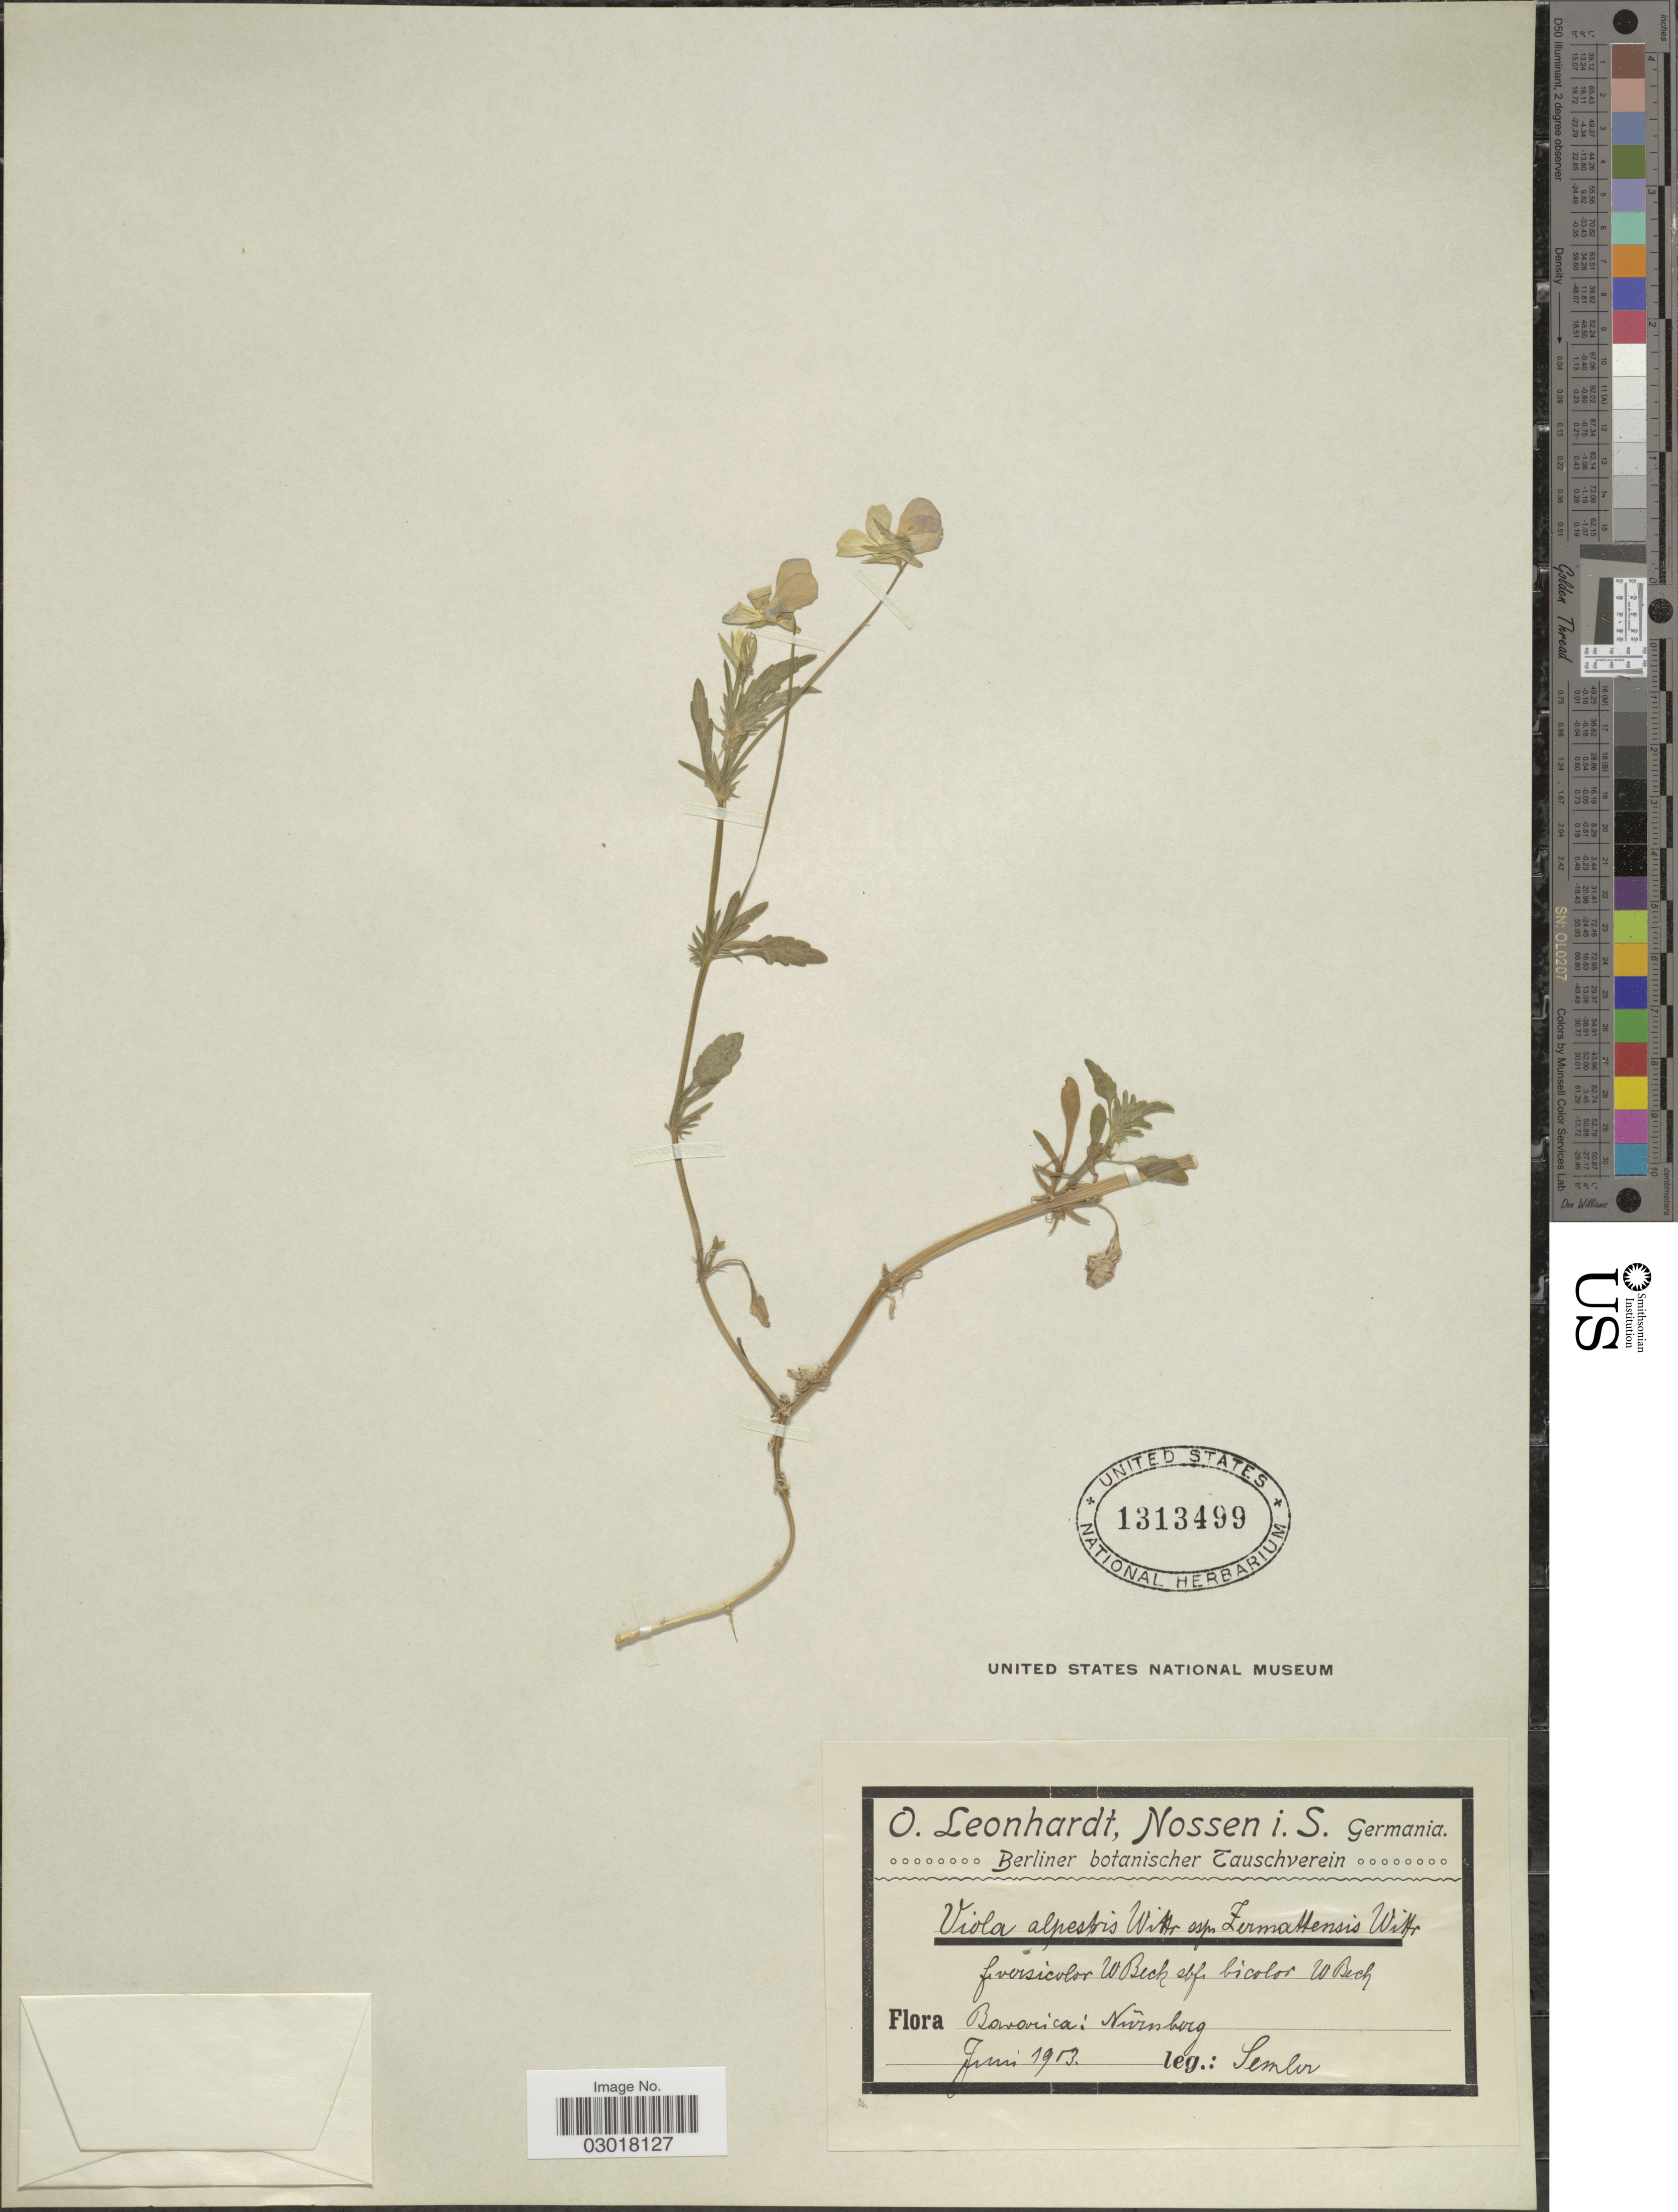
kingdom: Plantae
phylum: Tracheophyta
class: Magnoliopsida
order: Malpighiales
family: Violaceae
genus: Viola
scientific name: Viola alpestris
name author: Jord.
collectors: D. Semler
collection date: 1953-06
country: Germany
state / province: Bayern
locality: Bavarica: Nürnberg.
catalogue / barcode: US 1313499